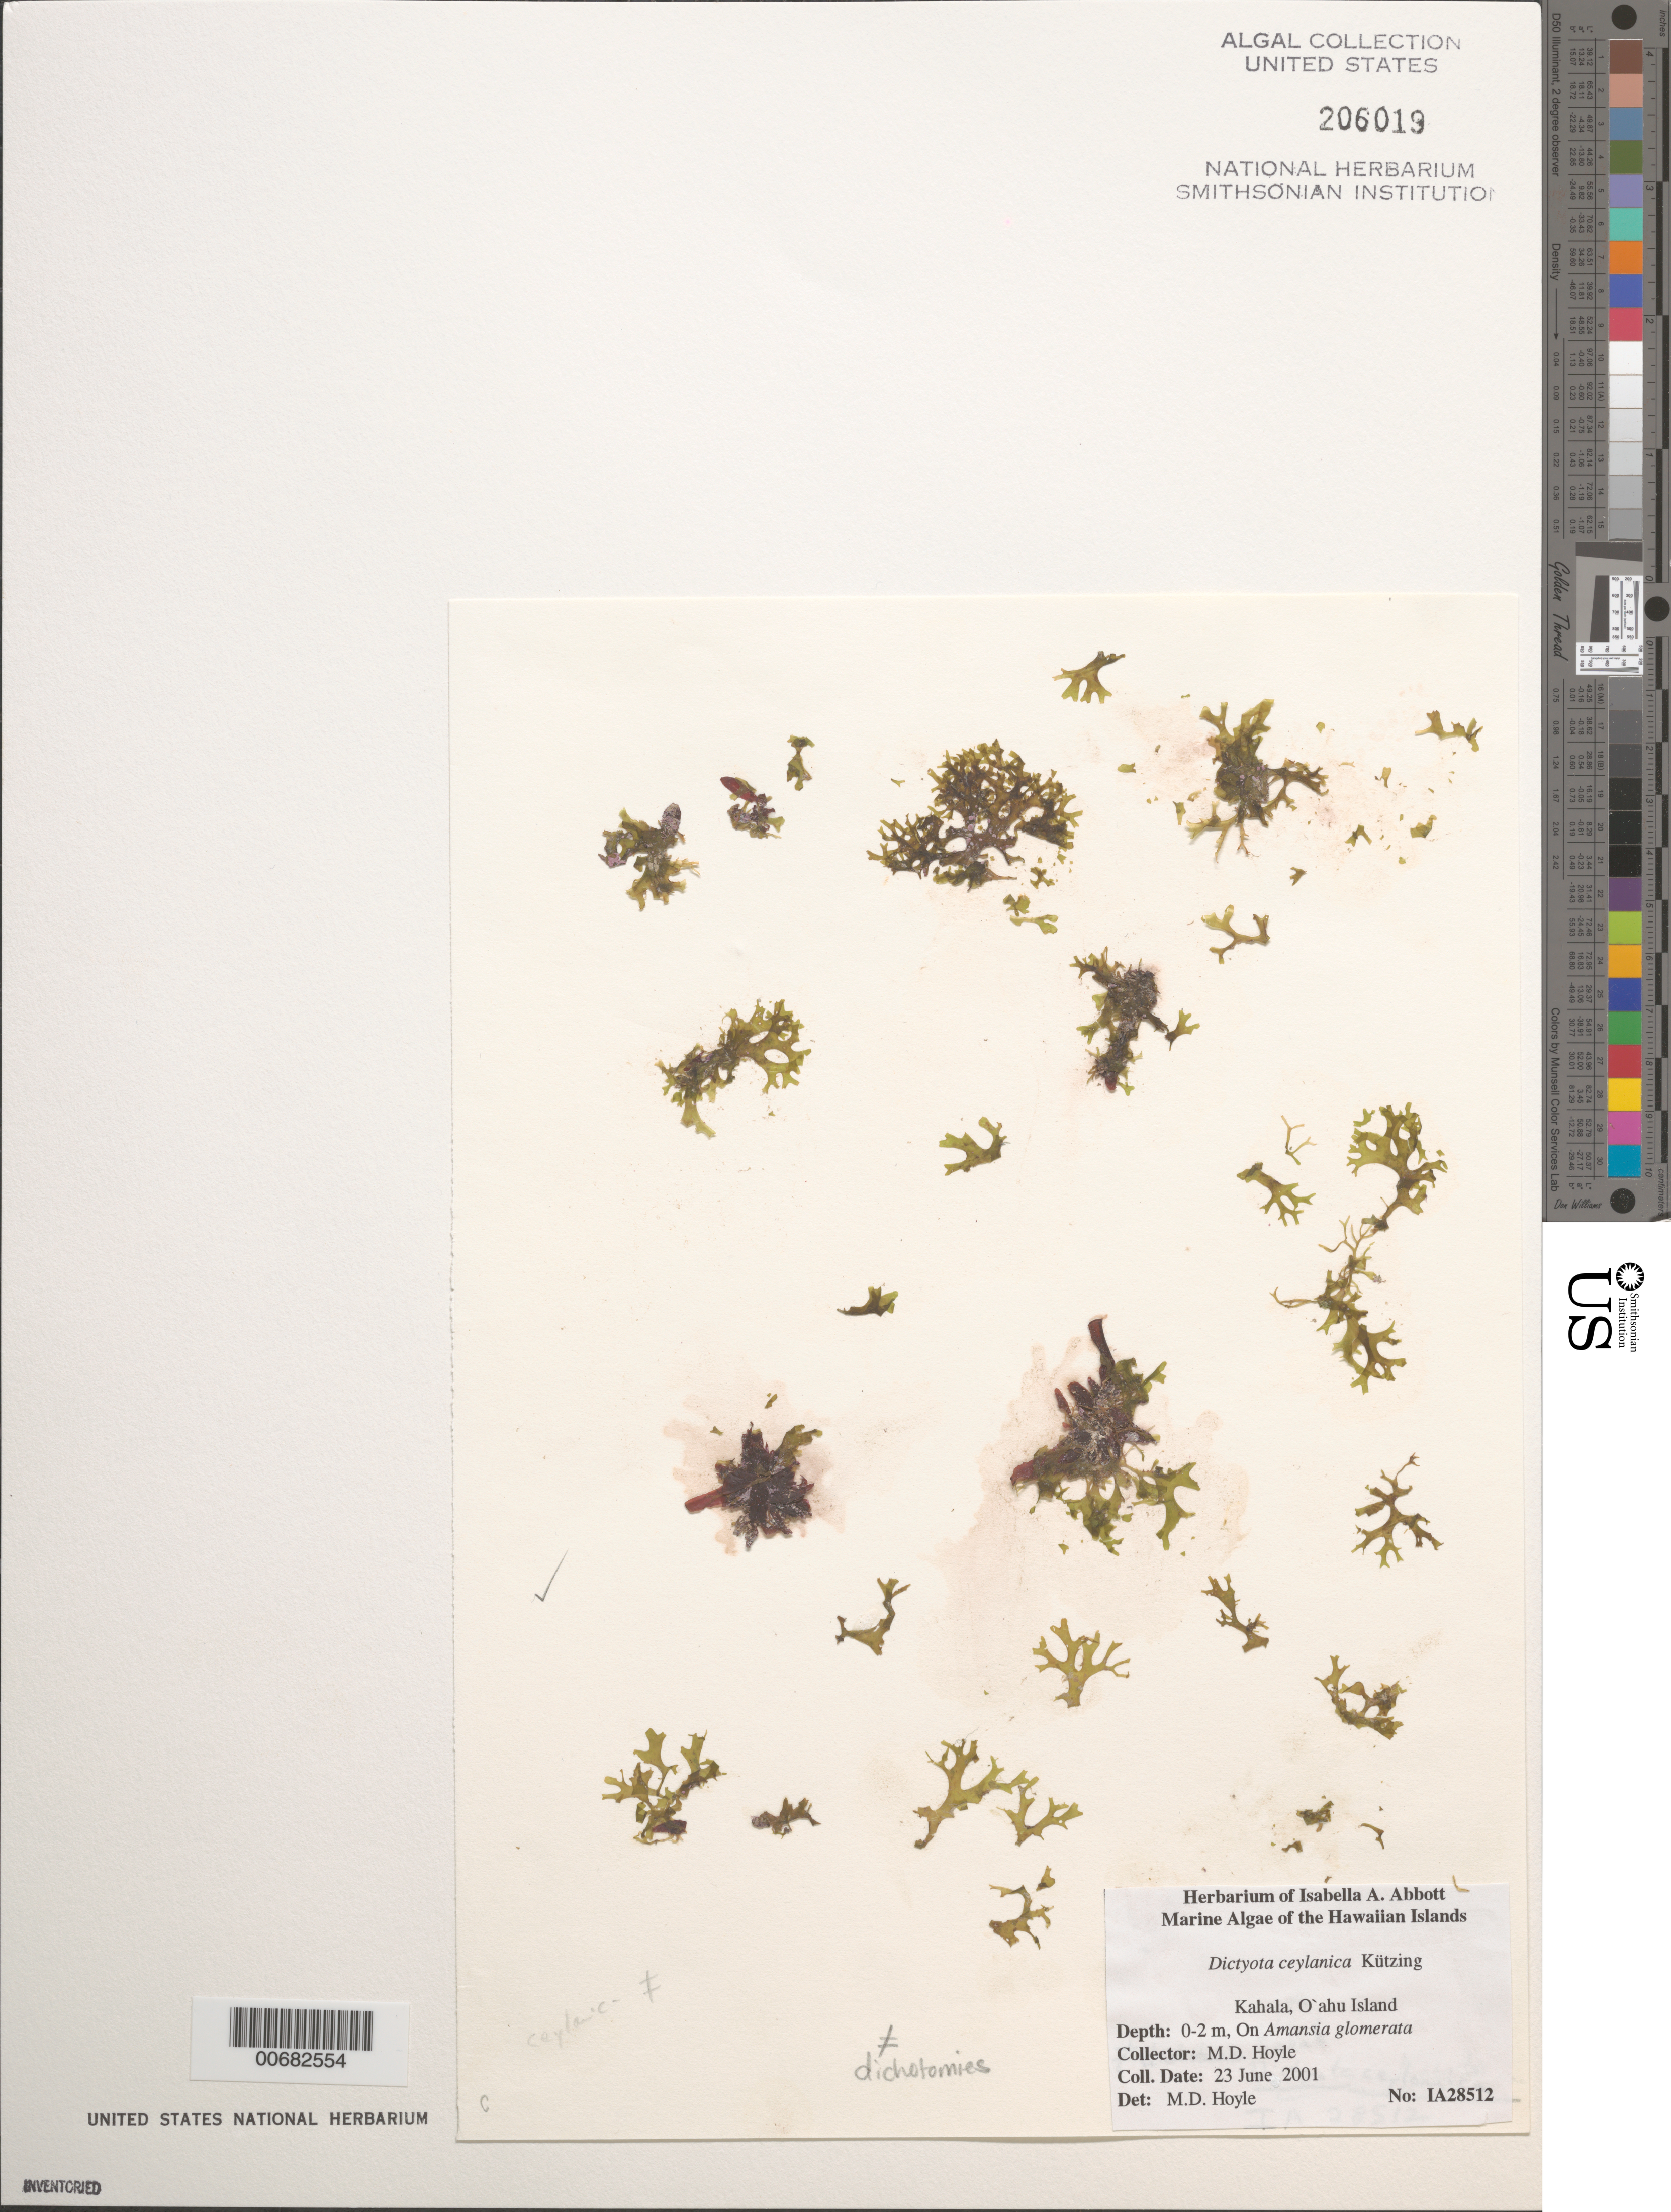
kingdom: Chromista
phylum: Ochrophyta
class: Phaeophyceae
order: Dictyotales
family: Dictyotaceae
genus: Dictyota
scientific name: Dictyota ceylanica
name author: Kütz.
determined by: Hoyle, Mitchell D.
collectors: M. Hoyle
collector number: IAA 28512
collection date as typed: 23 Jun 2001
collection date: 2001-06-23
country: United States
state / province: Hawaii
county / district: Honolulu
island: Oahu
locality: Kahala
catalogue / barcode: US 206019